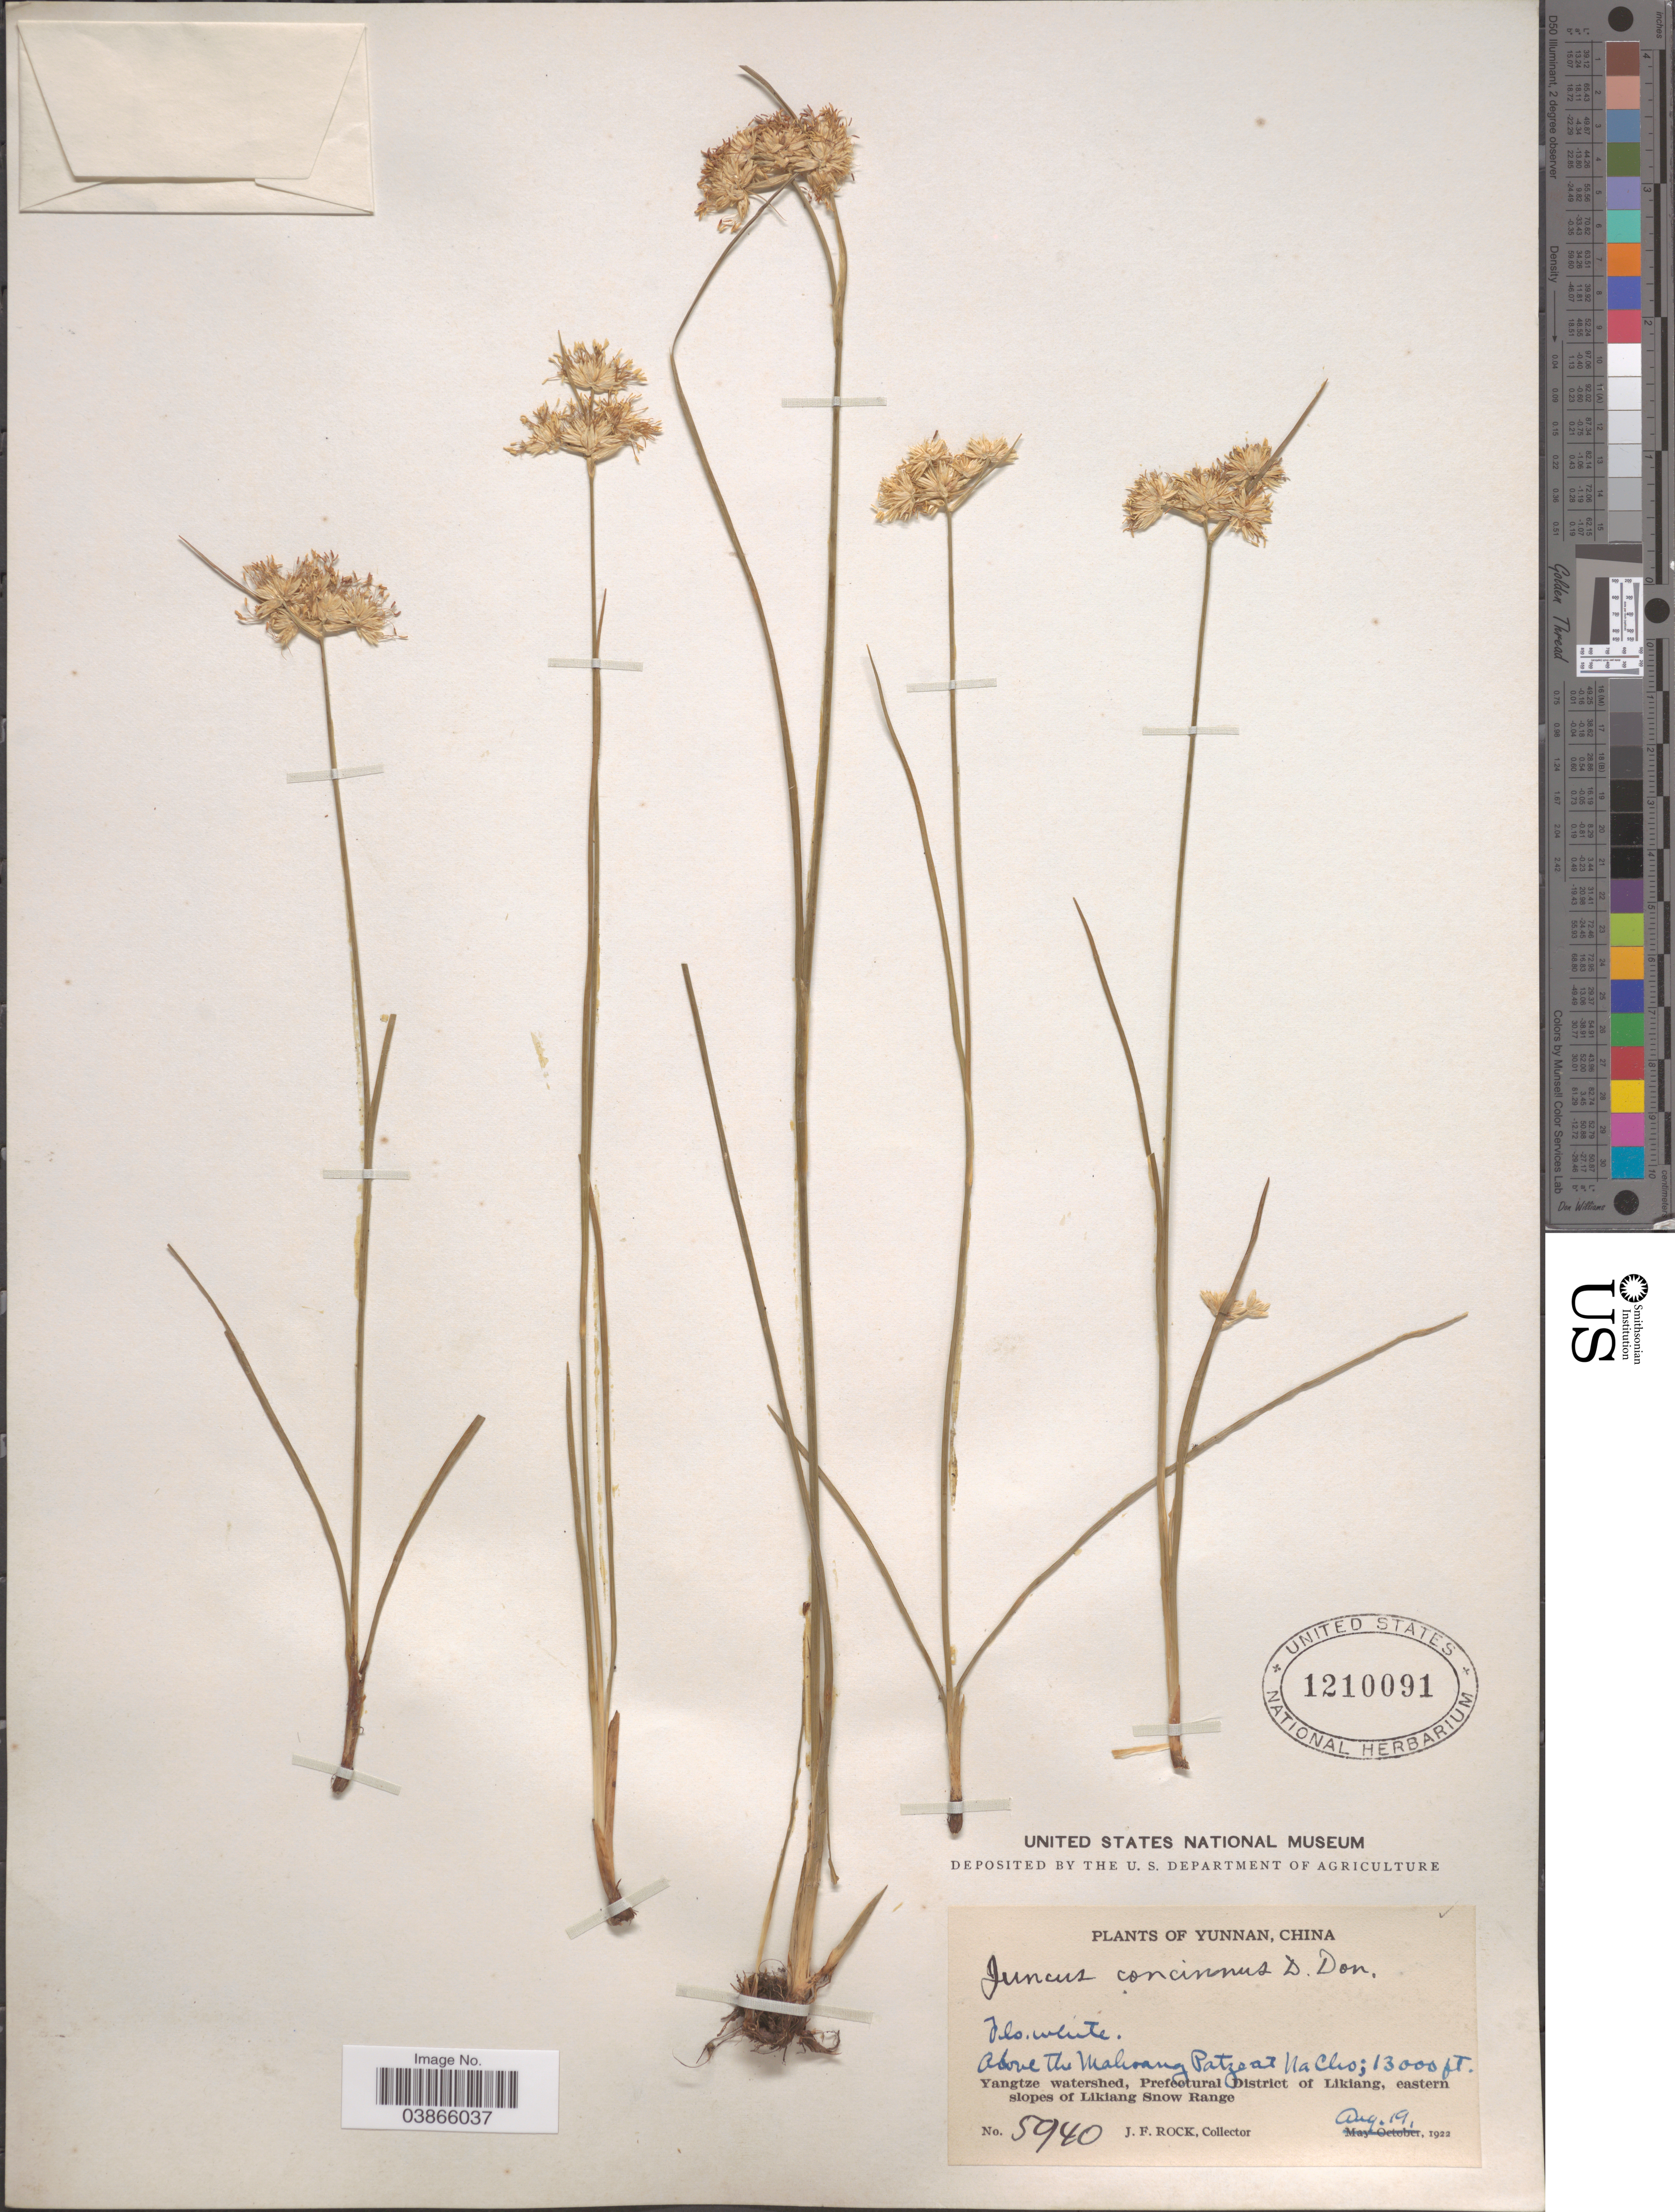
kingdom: Plantae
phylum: Tracheophyta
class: Liliopsida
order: Poales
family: Juncaceae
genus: Juncus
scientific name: Juncus concinnus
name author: D. Don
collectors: J. Rock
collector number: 5940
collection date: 1922-08-19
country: China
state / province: Yunnan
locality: Above the Makoang Patzoat Nacho. Yangtze watershed, Prefectural District of Likiang, eastern slopes of Likiang Snow Range.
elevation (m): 3962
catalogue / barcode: US 1210091